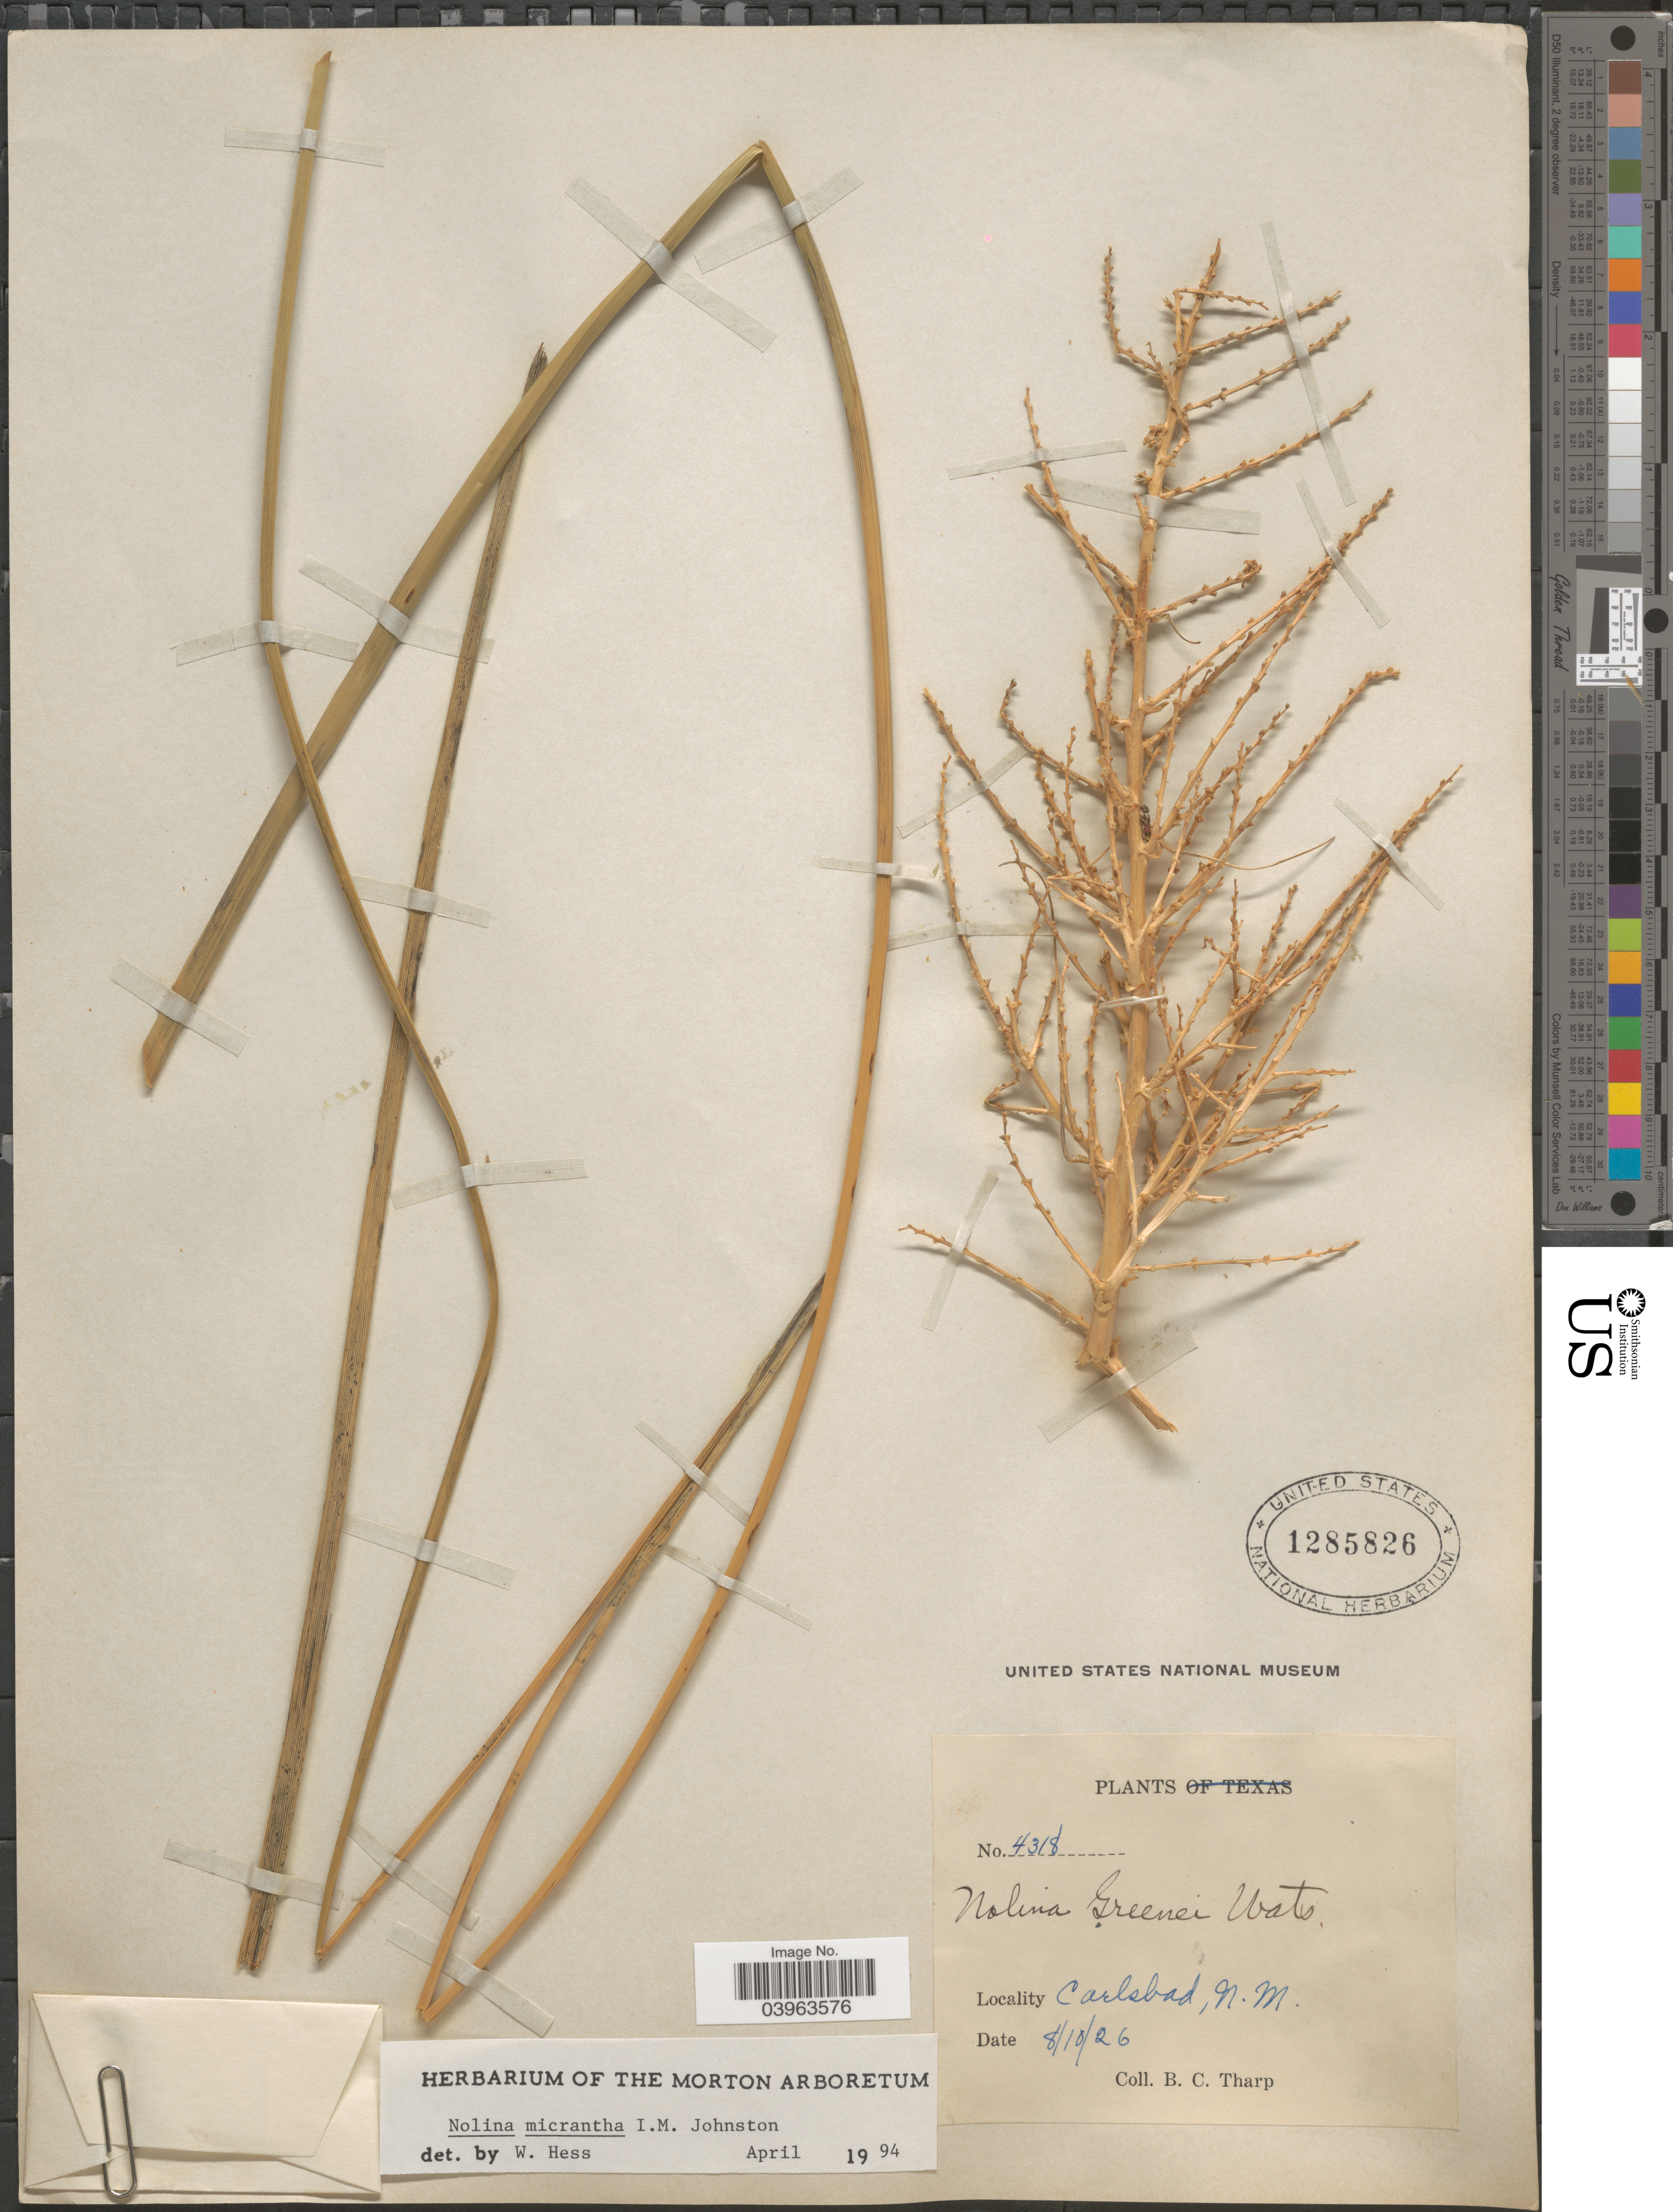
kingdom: Plantae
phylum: Tracheophyta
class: Liliopsida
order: Asparagales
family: Asparagaceae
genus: Nolina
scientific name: Nolina micrantha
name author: I.M. Johnst.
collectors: B. C. Tharp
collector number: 4318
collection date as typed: Transcribed d/m/y: 10/8/26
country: United States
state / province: New Mexico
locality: Carlsbad.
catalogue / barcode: US 1285826